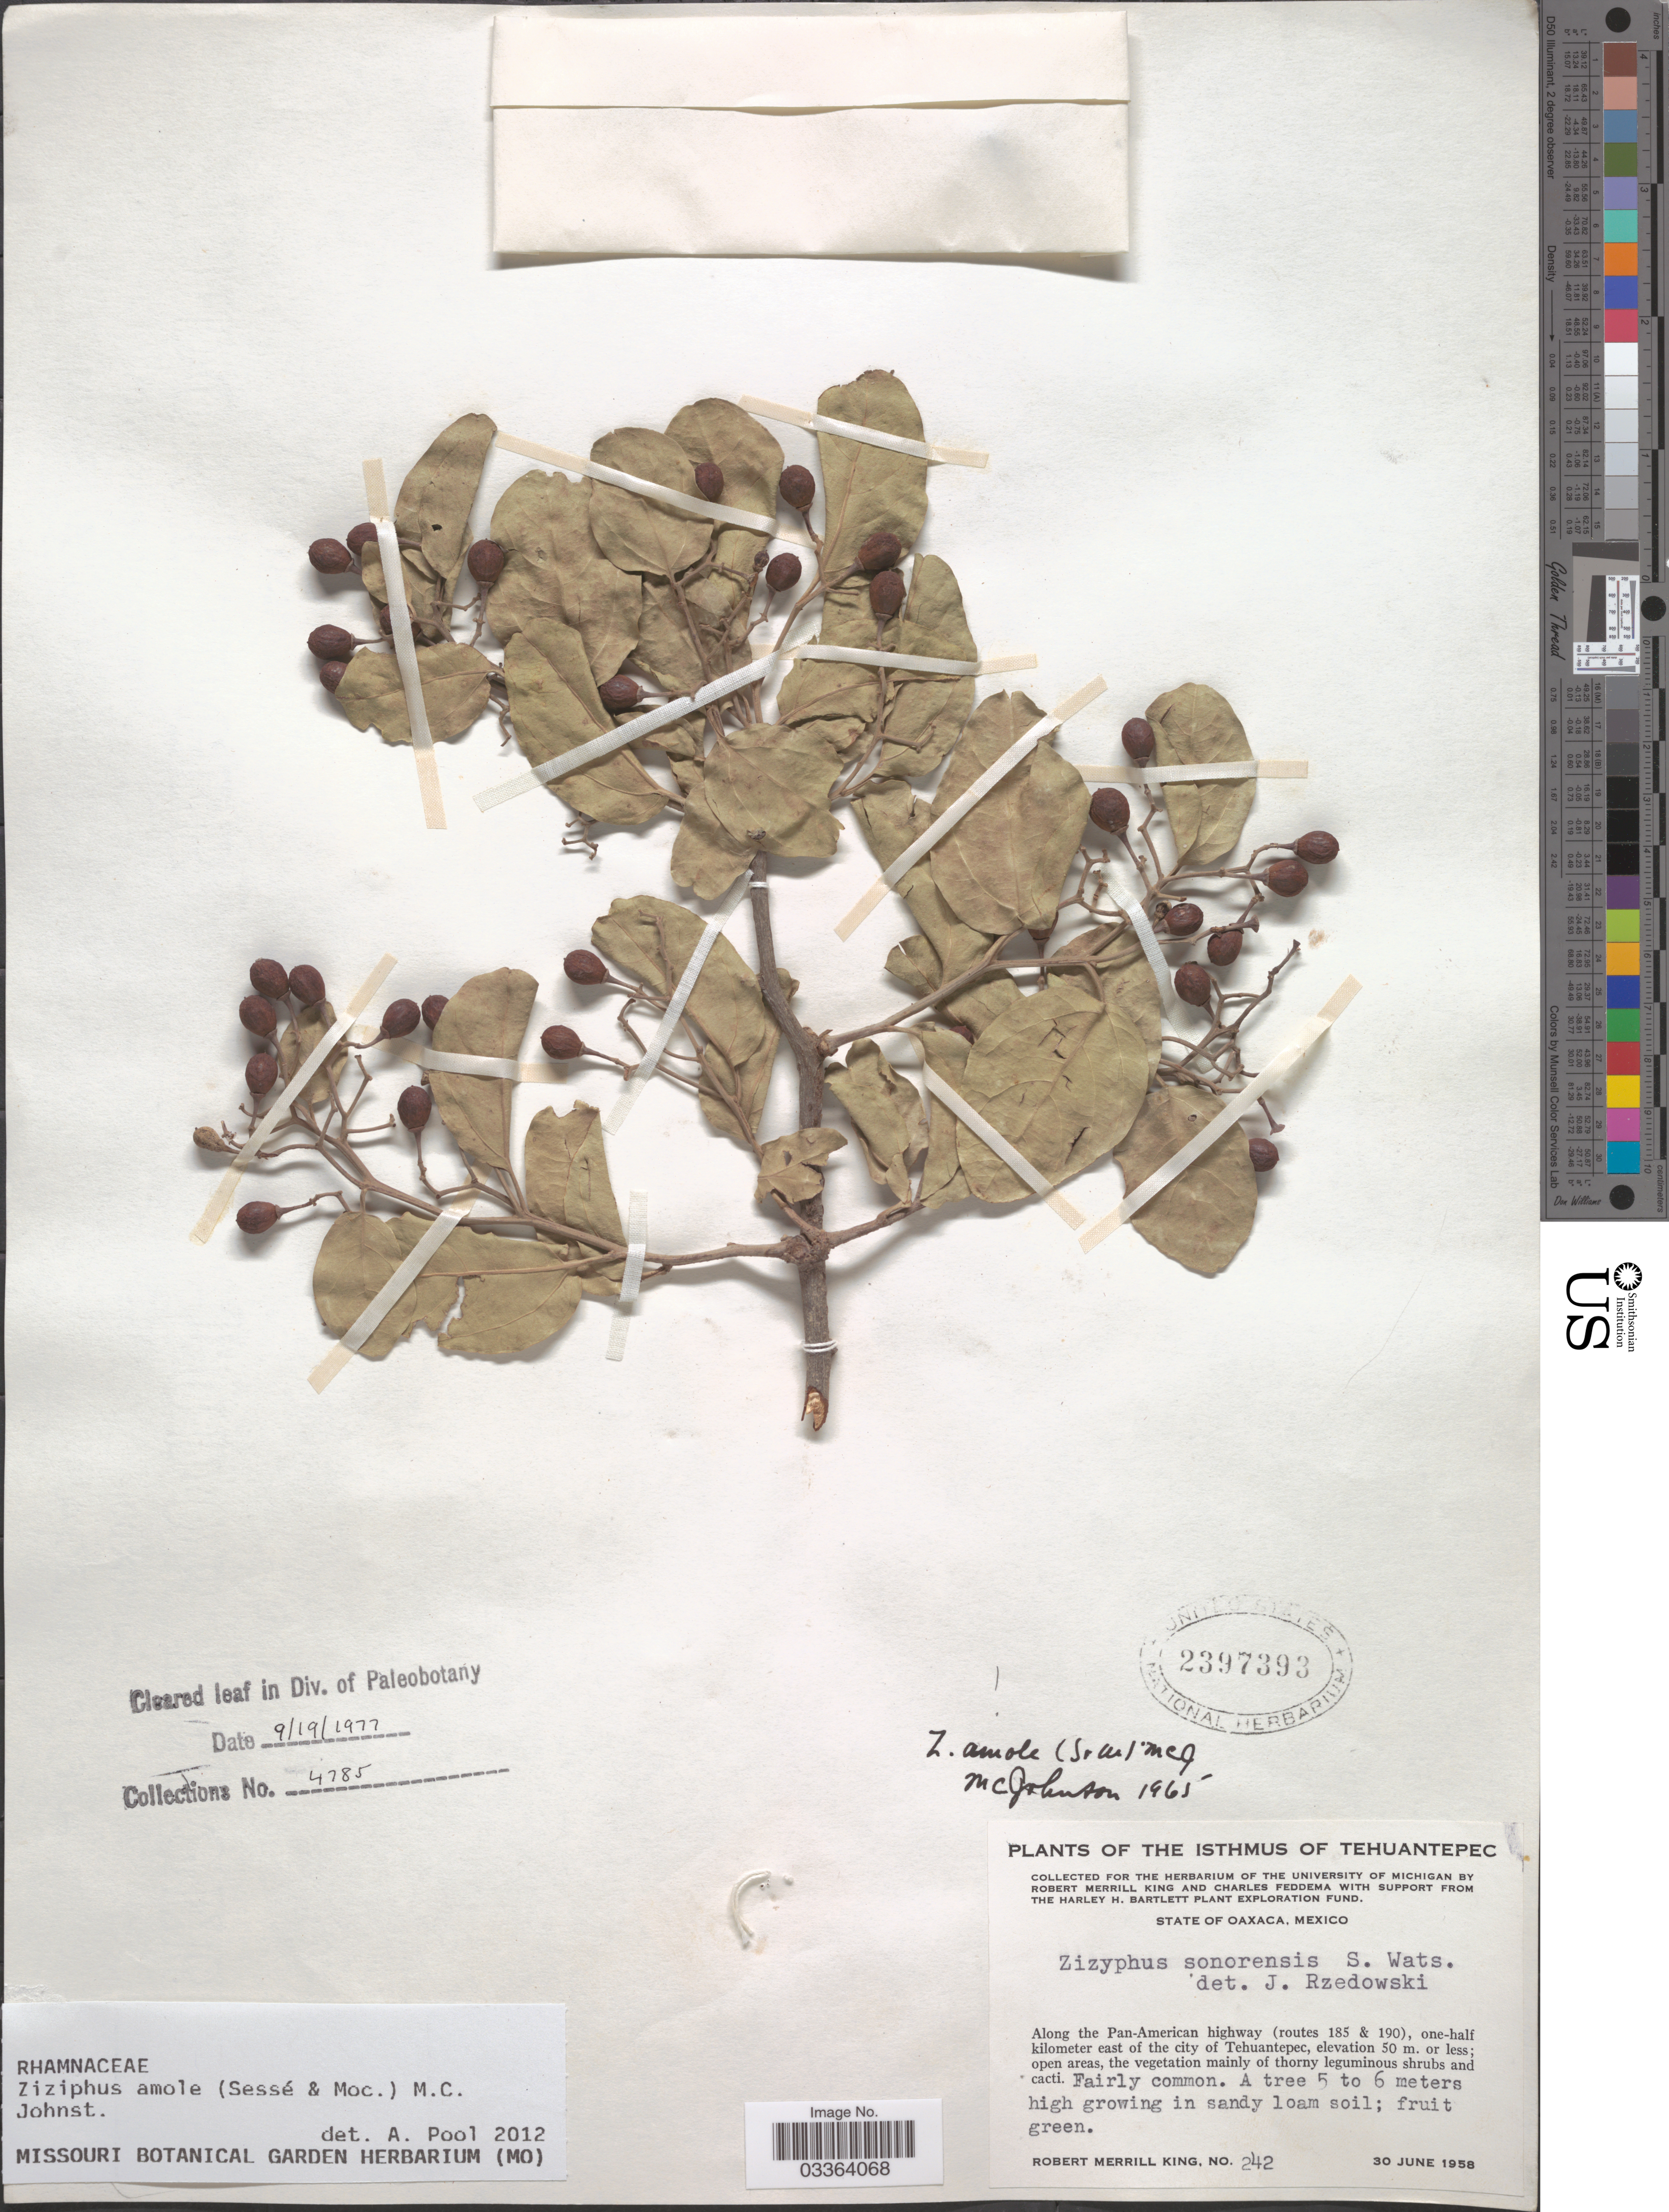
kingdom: Plantae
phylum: Tracheophyta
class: Magnoliopsida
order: Rosales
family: Rhamnaceae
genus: Sarcomphalus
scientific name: Sarcomphalus amole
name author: (Sessé & Moc.) Hauenschild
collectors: R. M. King & C. Feddema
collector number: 242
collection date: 1958-06-30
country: Mexico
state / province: Oaxaca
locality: The Isthmus of Tehuantepec. Along the Pan-American highway (routes 185 & 190), one-half kilometer east of the city of Tehuantepec.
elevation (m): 50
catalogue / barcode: US 2397393